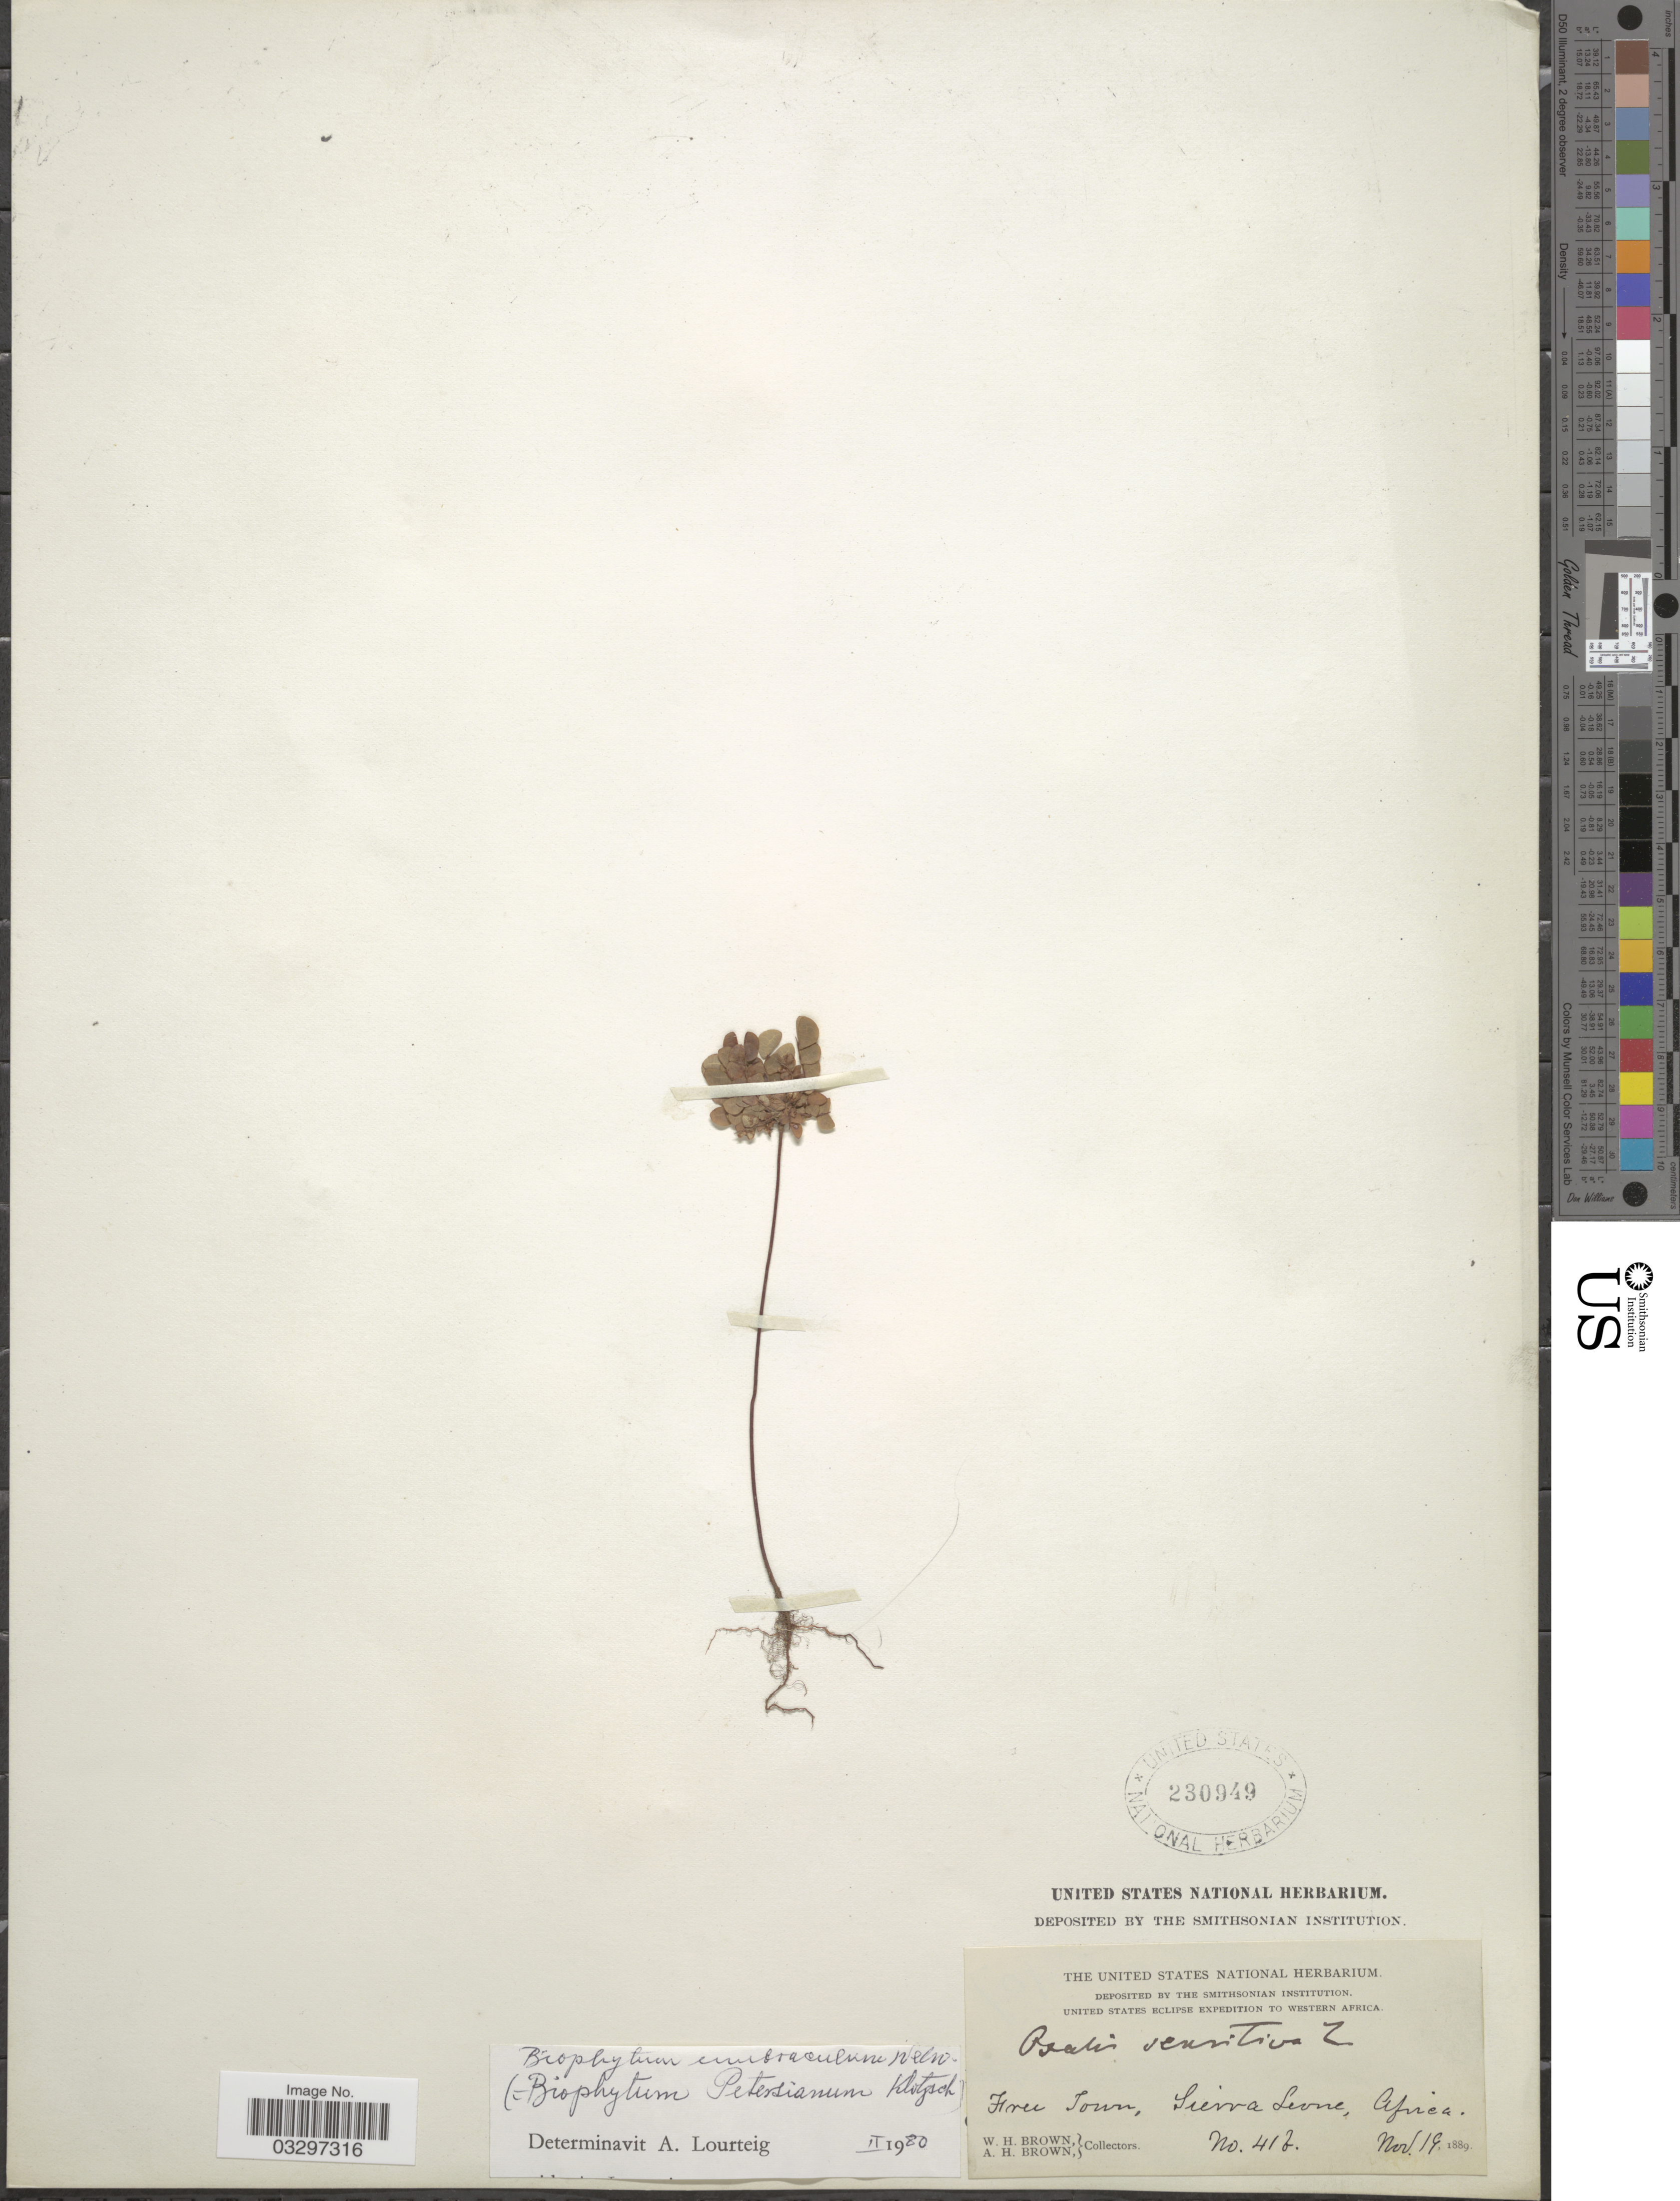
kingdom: Plantae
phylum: Tracheophyta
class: Magnoliopsida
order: Oxalidales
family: Oxalidaceae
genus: Biophytum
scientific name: Biophytum umbraculum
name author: Welw.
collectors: W. H. Brown & A. H. Brown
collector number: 41b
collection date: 1889-11-19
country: Sierra Leone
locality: Western Africa. Free Town.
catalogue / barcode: US 230949